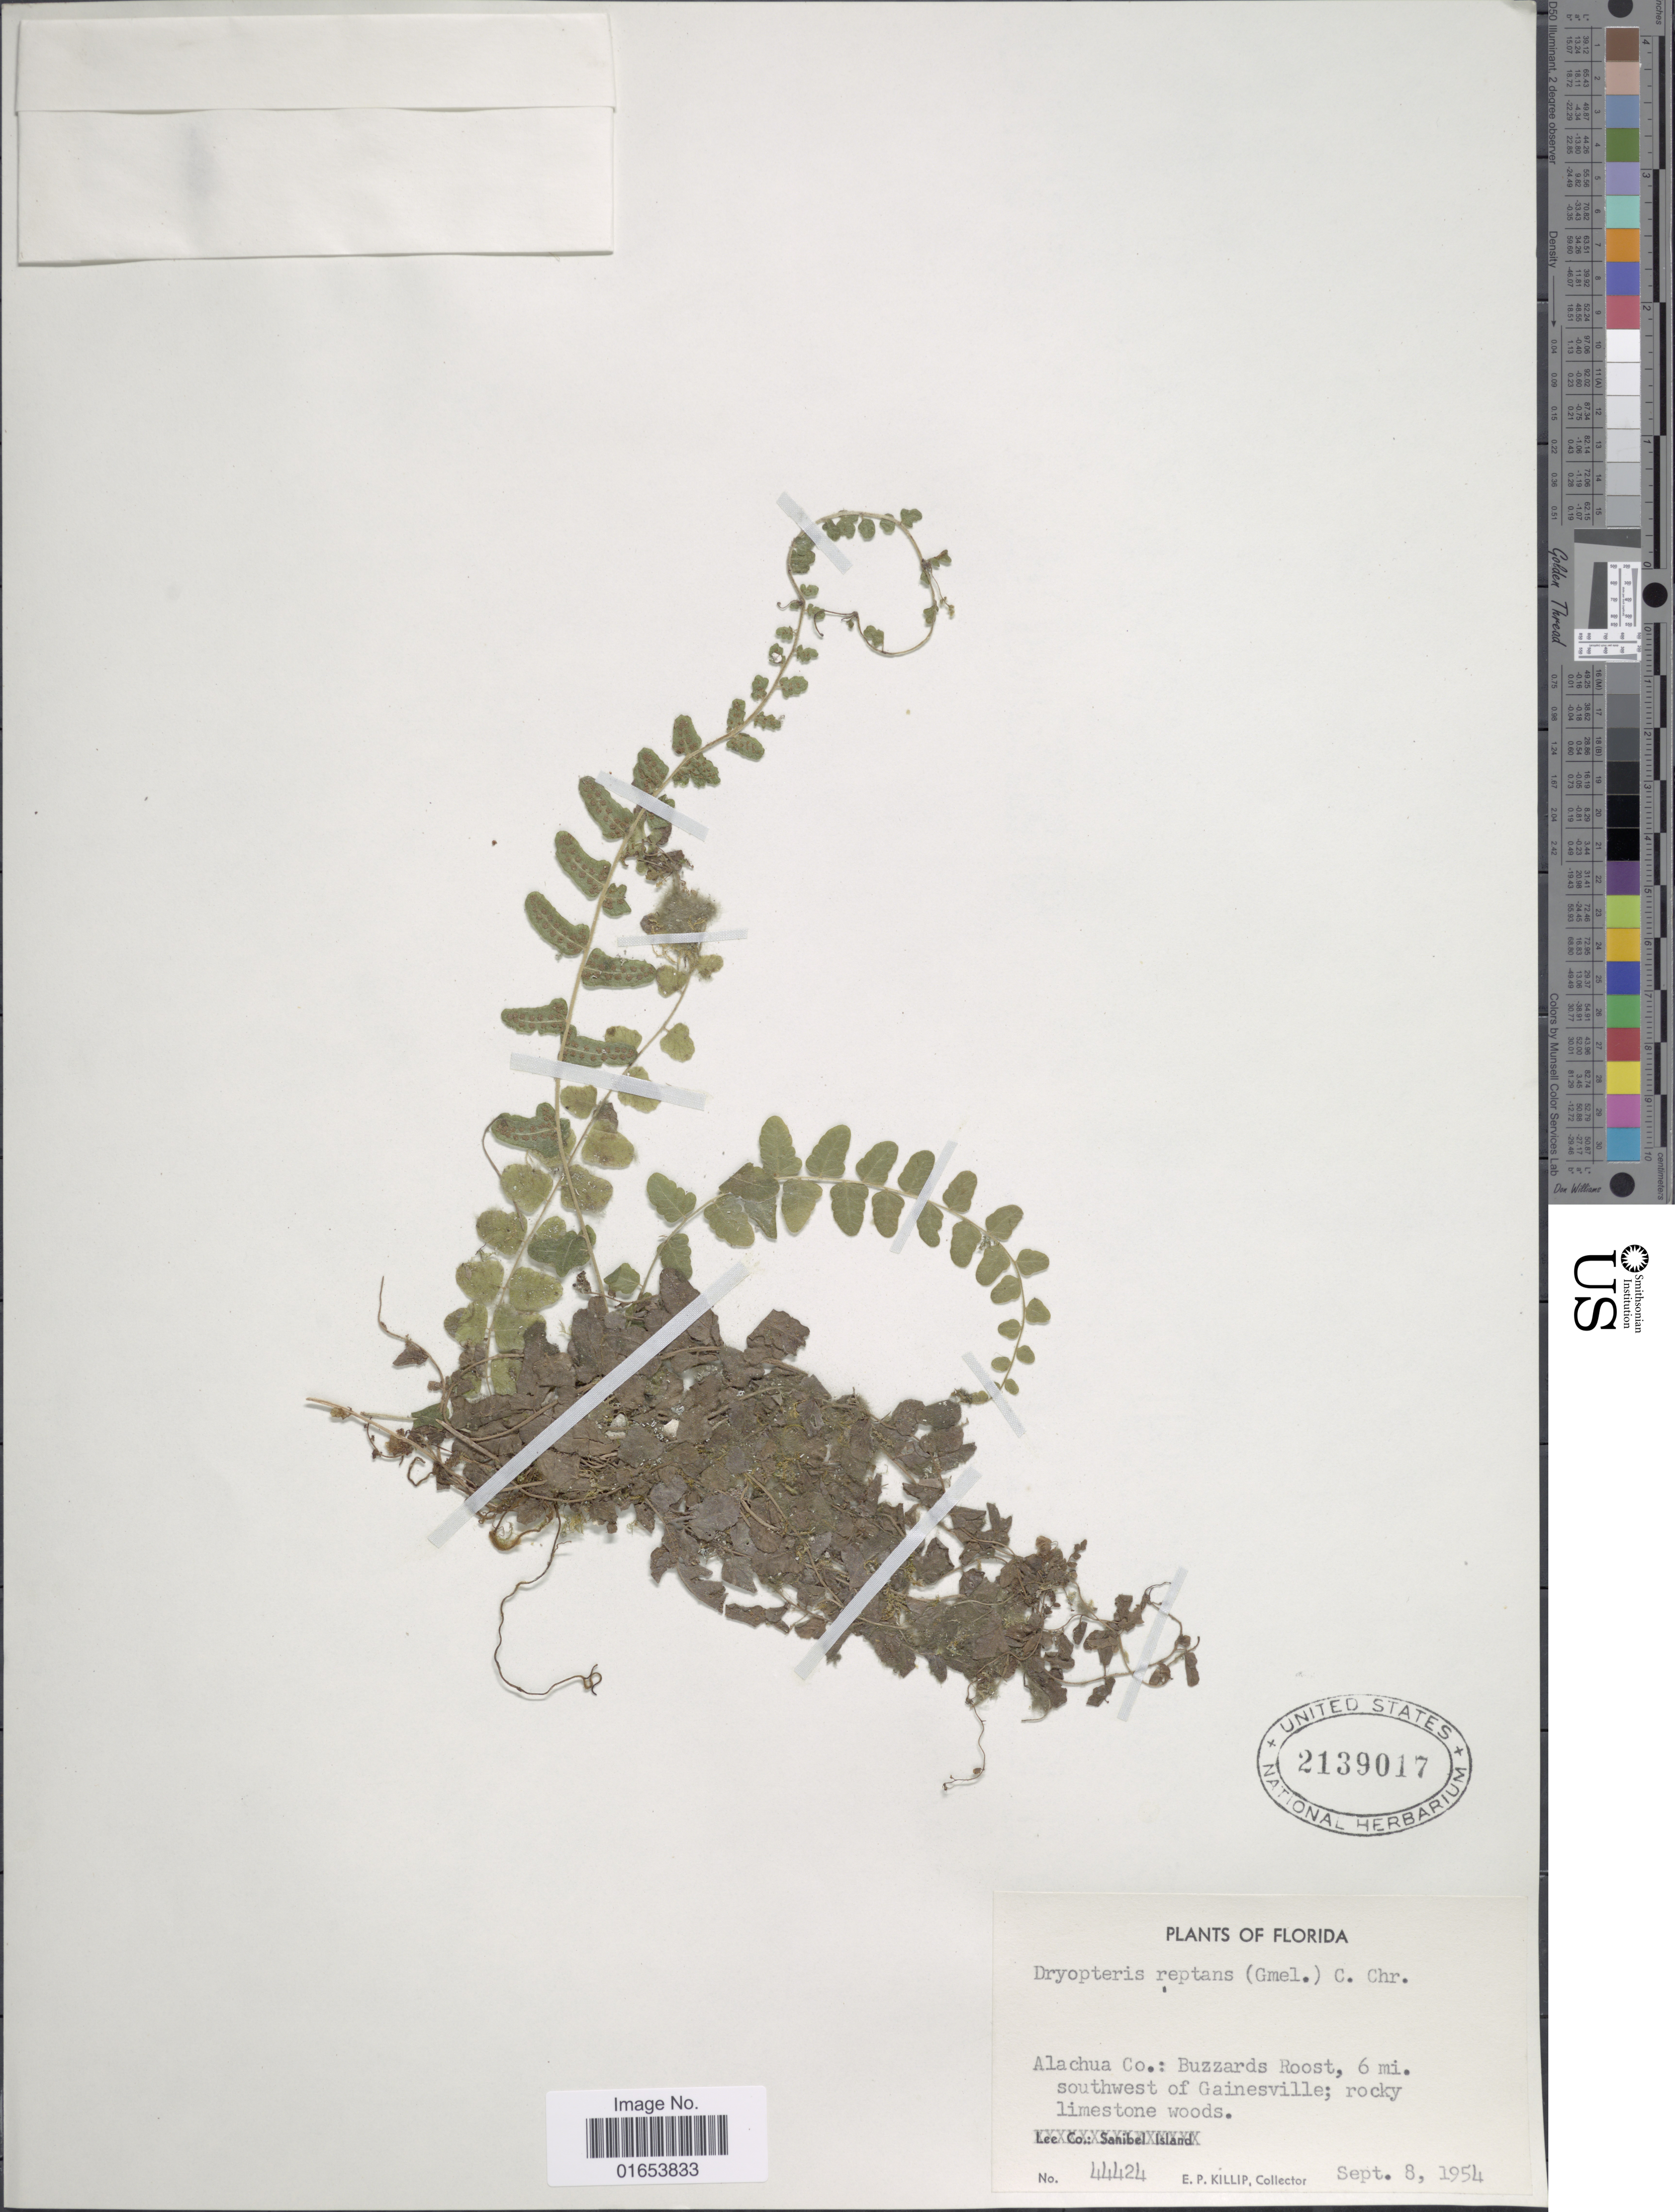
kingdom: Plantae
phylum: Tracheophyta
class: Polypodiopsida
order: Polypodiales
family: Thelypteridaceae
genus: Goniopteris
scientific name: Goniopteris reptans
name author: (J.F. Gmel.) C. Presl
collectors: E. P. Killip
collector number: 44424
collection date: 1954-09-08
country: United States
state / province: Florida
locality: Alachua Co.: Buzzards Roost, 6 mi. southwest of Gainesville; rocky limestone woods, Lee Co: Sanibel Island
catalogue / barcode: US 2139017